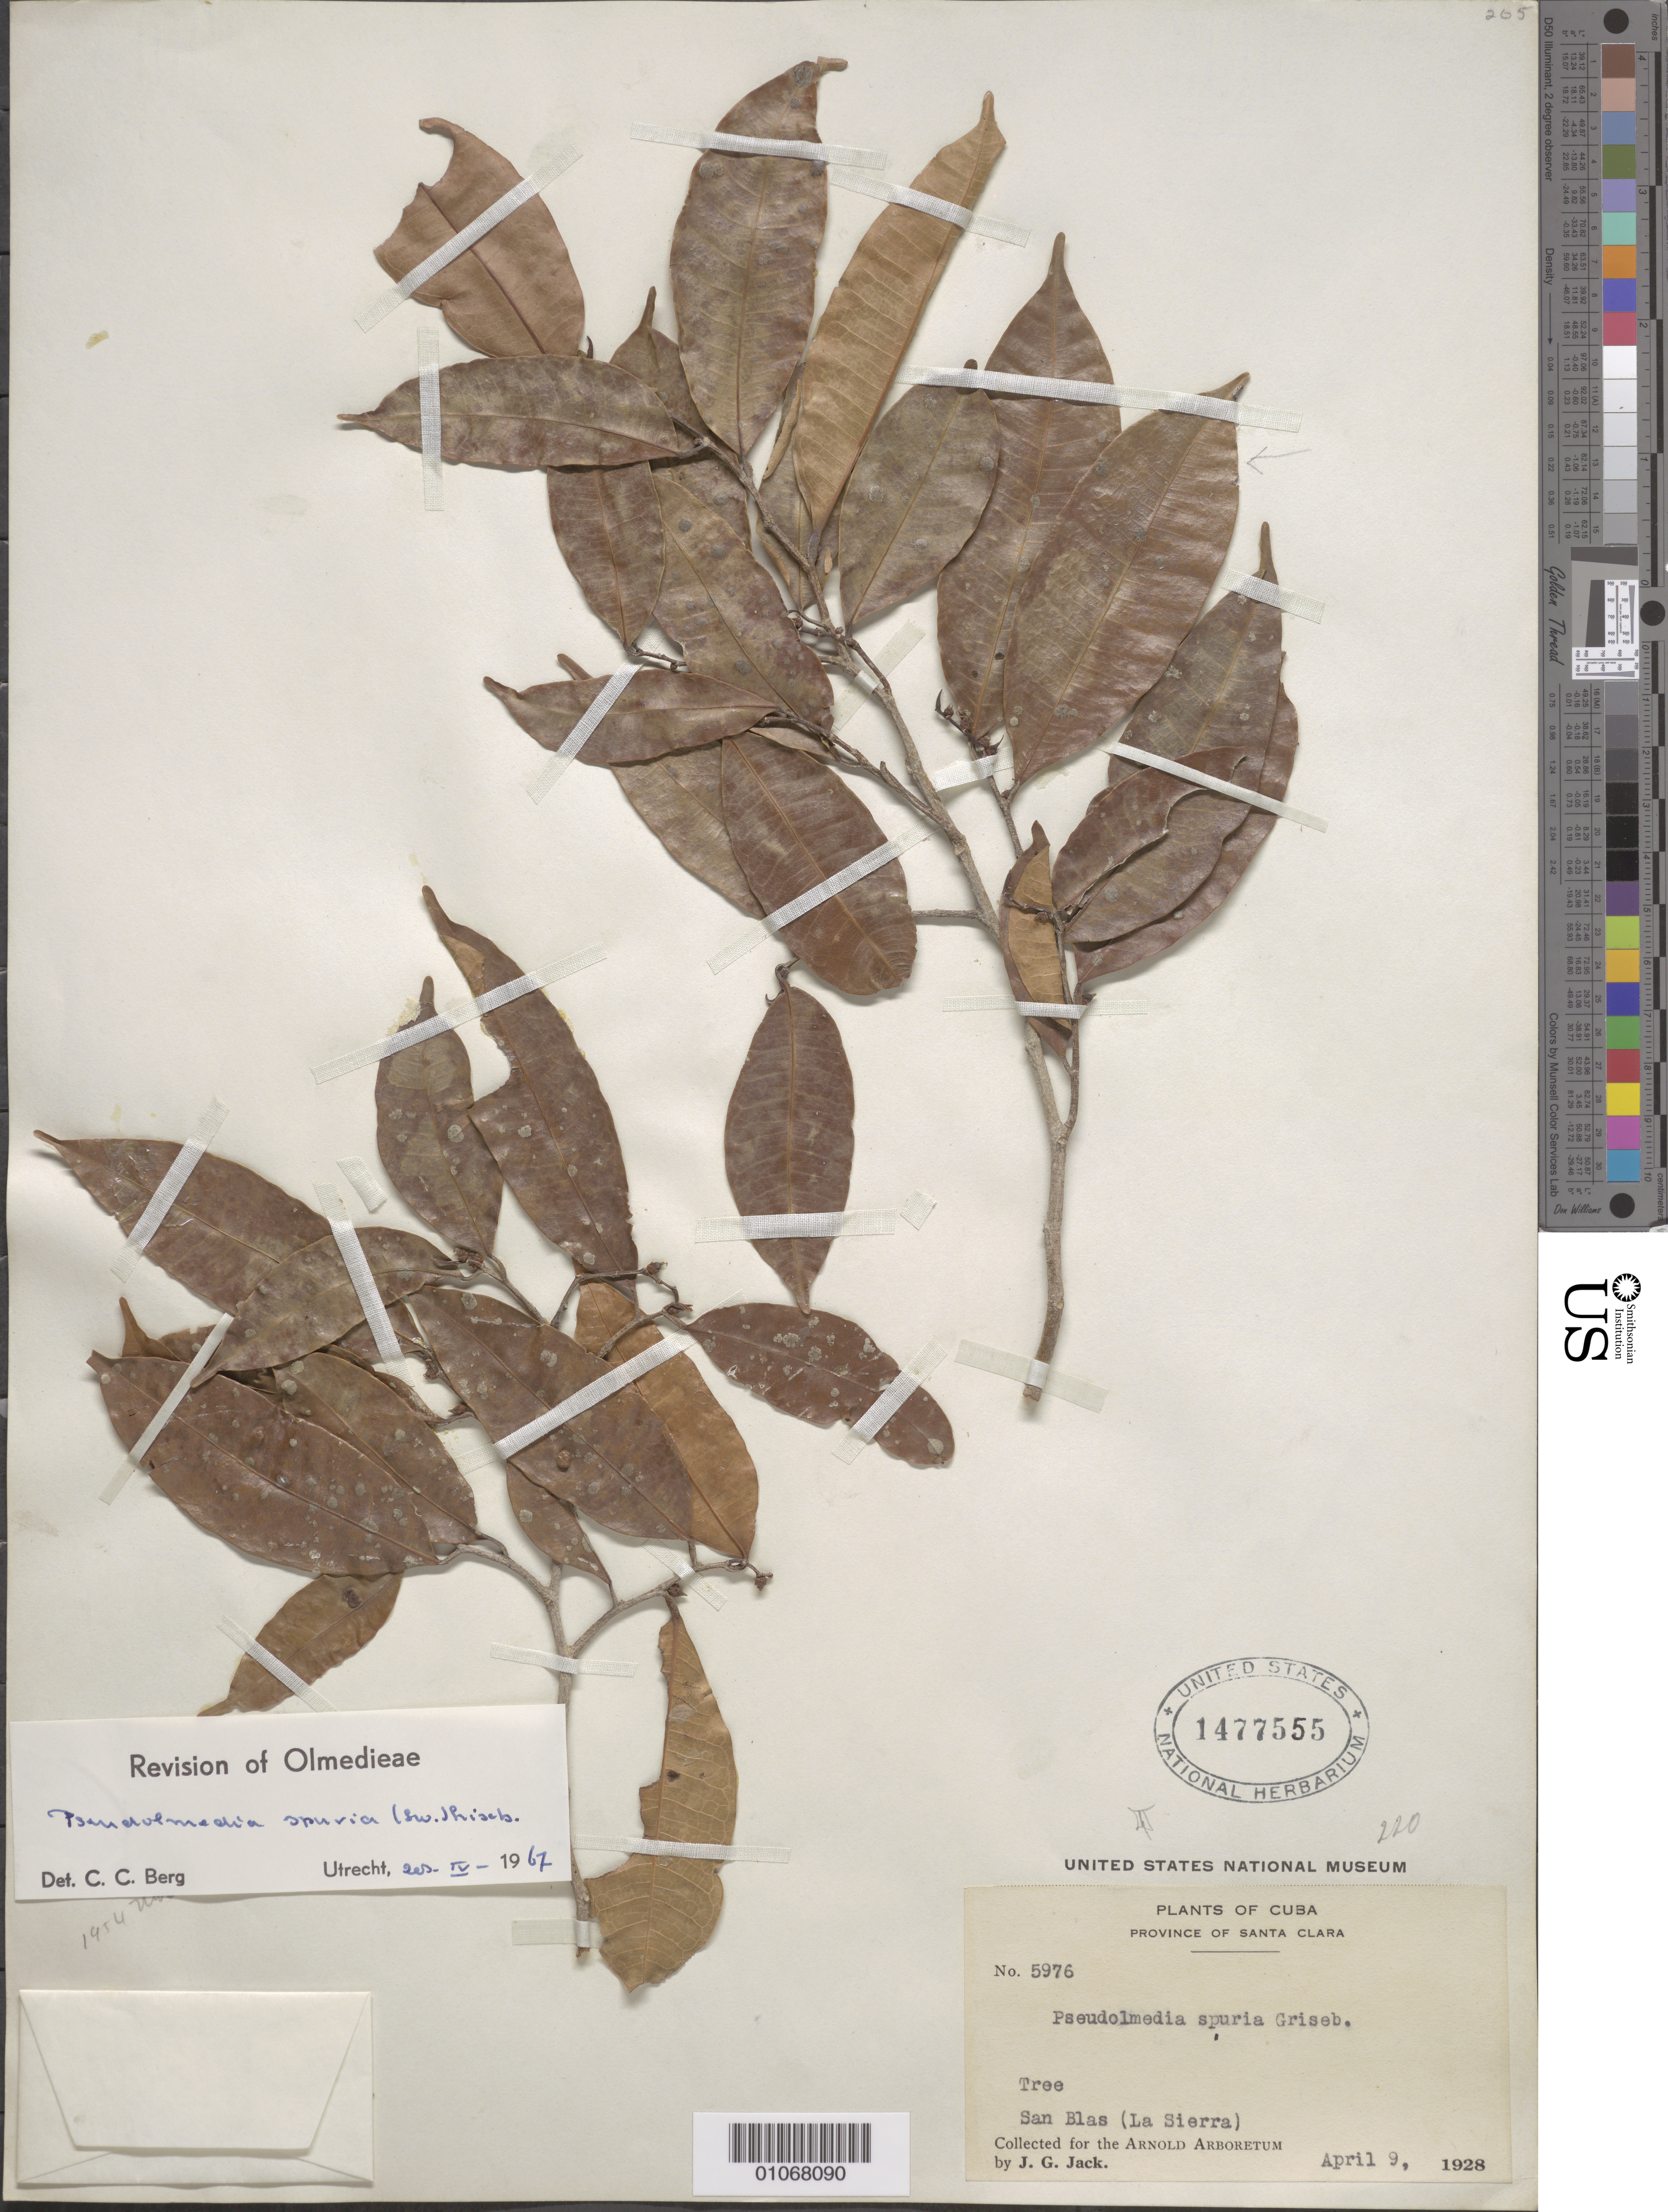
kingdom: Plantae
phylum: Tracheophyta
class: Magnoliopsida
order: Rosales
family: Moraceae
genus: Pseudolmedia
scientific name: Pseudolmedia spuria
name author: (Sw.) Griseb.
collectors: J. G. Jack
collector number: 5976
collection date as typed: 09 Apr 1928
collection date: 1928-04-09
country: Cuba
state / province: Villa Clara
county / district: Santa Clara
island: Cuba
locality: San Blas (La Sierra)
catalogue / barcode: US 1477555